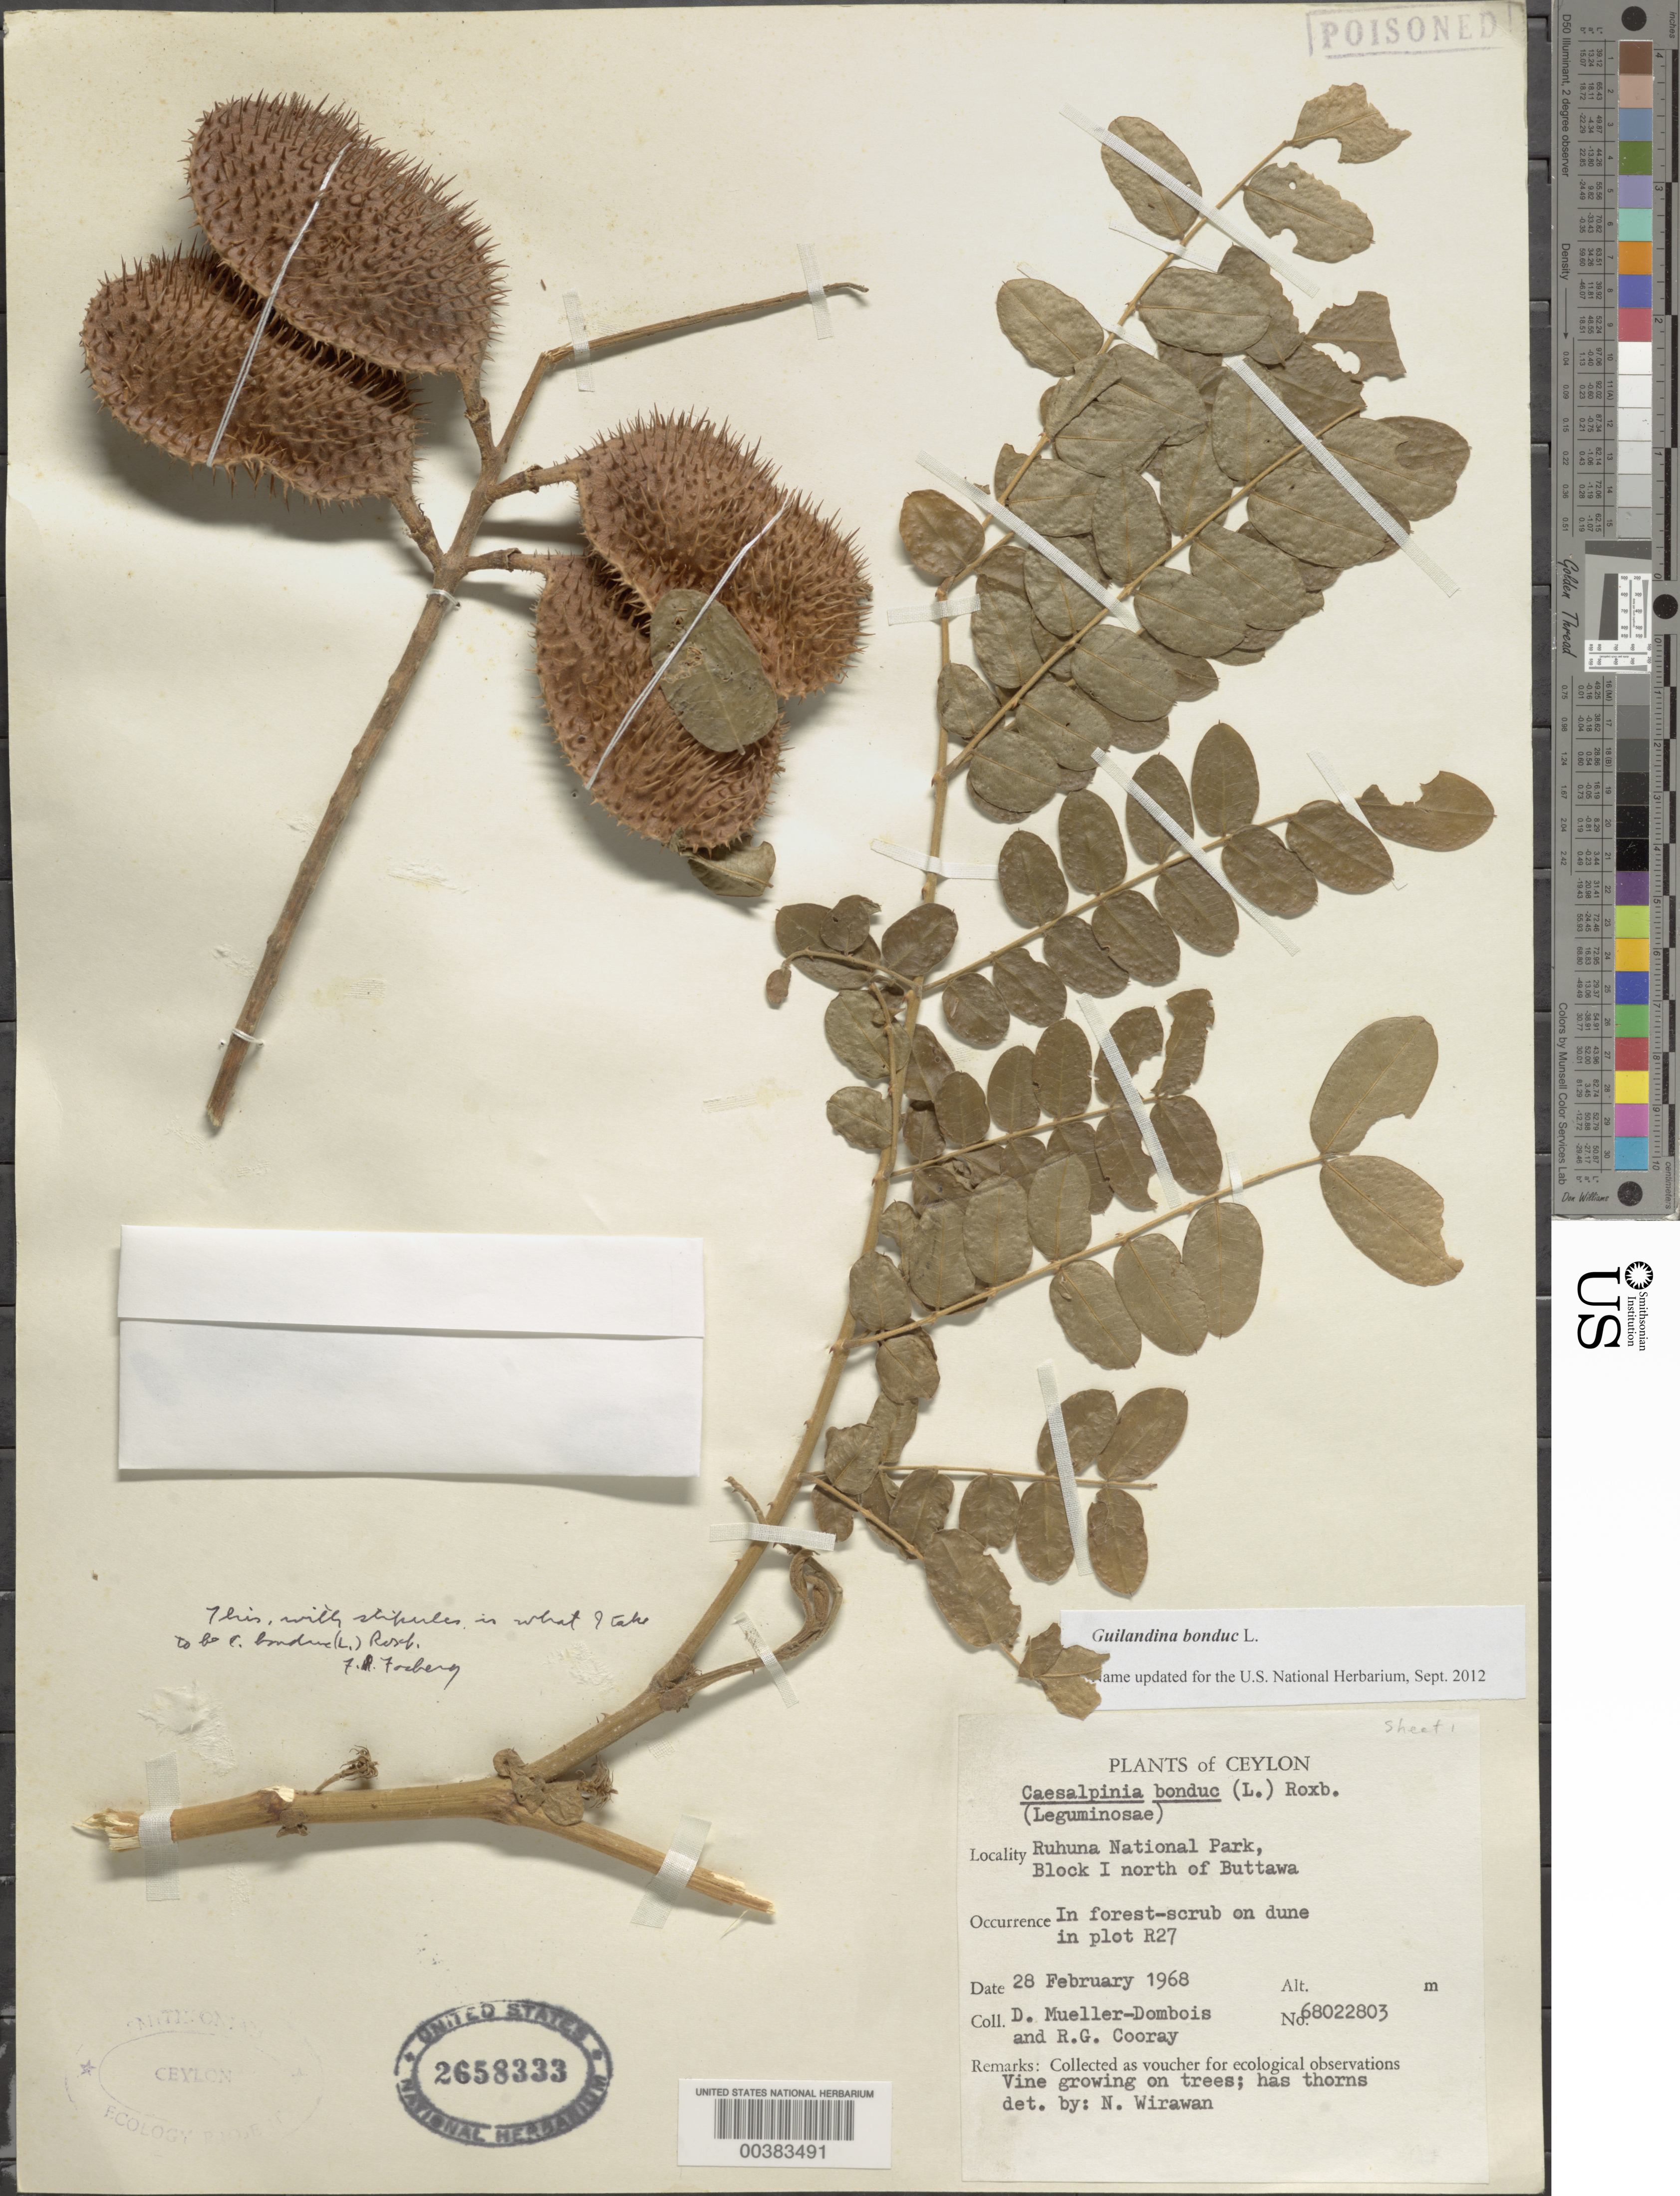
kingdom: Plantae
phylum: Tracheophyta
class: Magnoliopsida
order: Fabales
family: Fabaceae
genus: Guilandina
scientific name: Guilandina bonduc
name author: L.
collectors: D. Mueller-Dombois & R. Cooray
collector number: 68022803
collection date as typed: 28 Feb 1968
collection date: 1968-02-28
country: Sri Lanka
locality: Ruhuna national park, block i n of buttawa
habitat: In forest scrub on dune in plot r27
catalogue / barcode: US 2658333